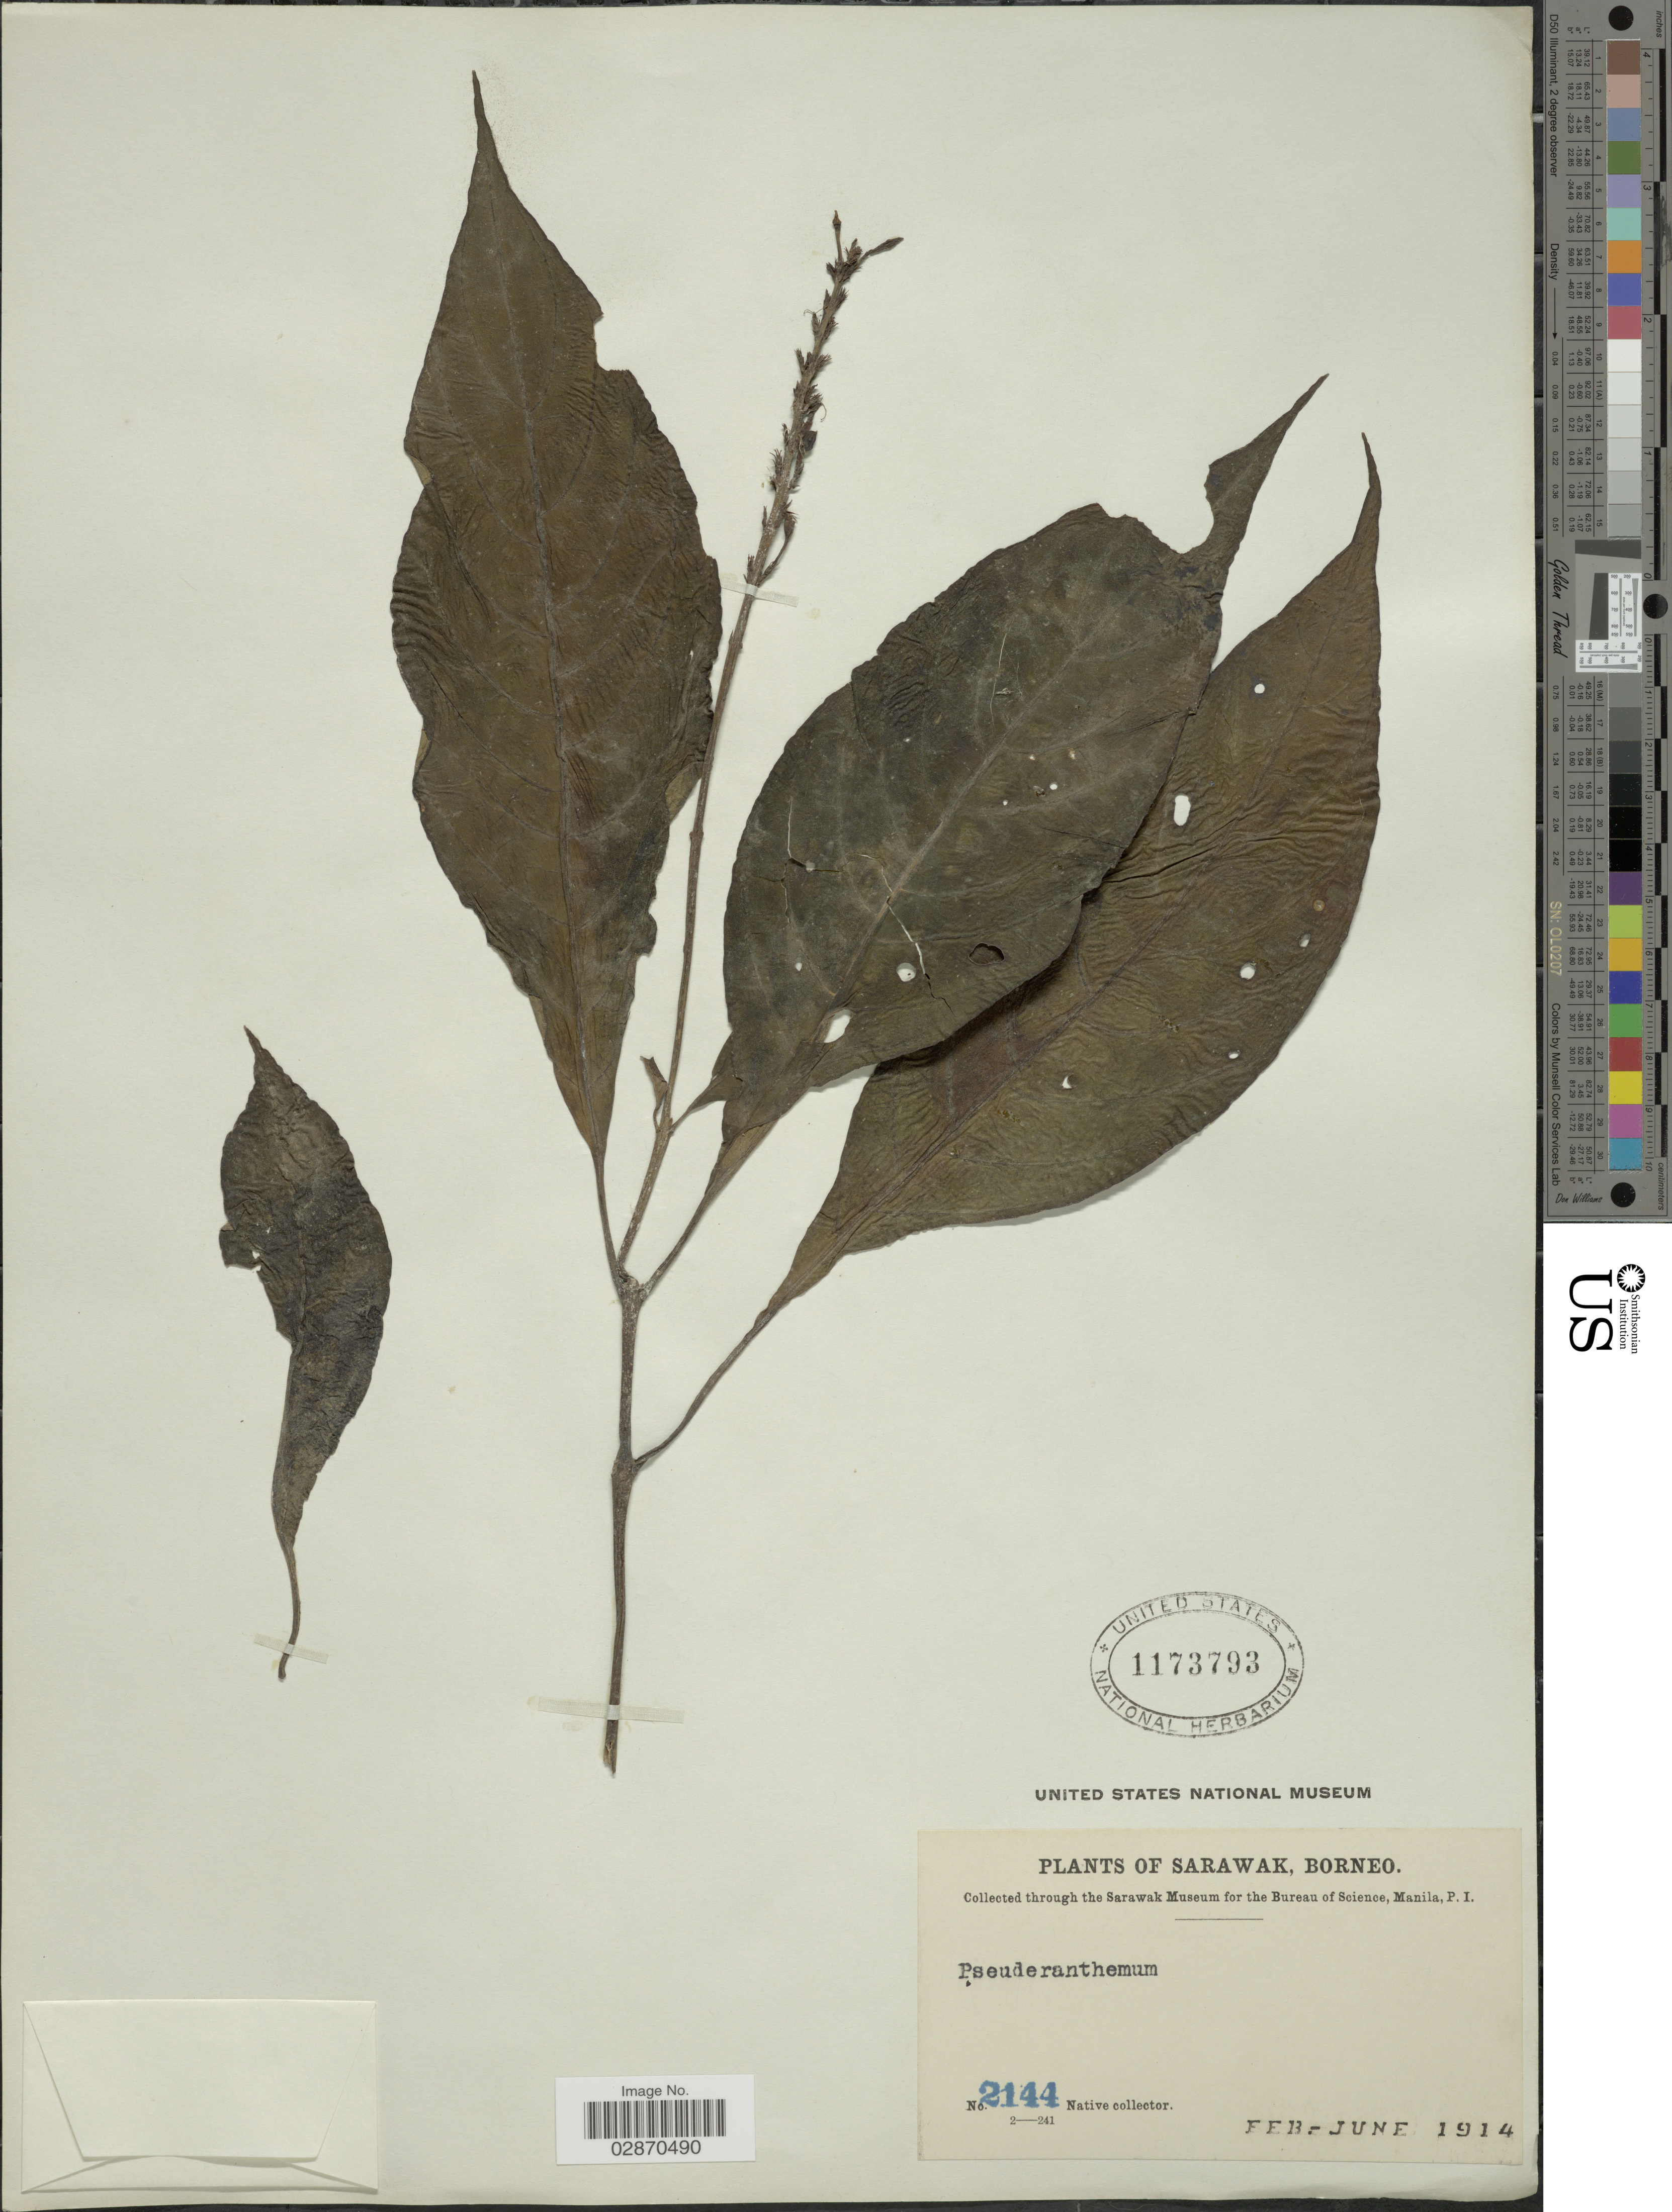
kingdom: Plantae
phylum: Tracheophyta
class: Magnoliopsida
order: Lamiales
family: Acanthaceae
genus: Pseuderanthemum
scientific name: Pseuderanthemum sp.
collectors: Native collector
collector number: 2144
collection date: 1914-02/1914-06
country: Malaysia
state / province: Sarawak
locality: Borneo.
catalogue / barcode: US 1173793